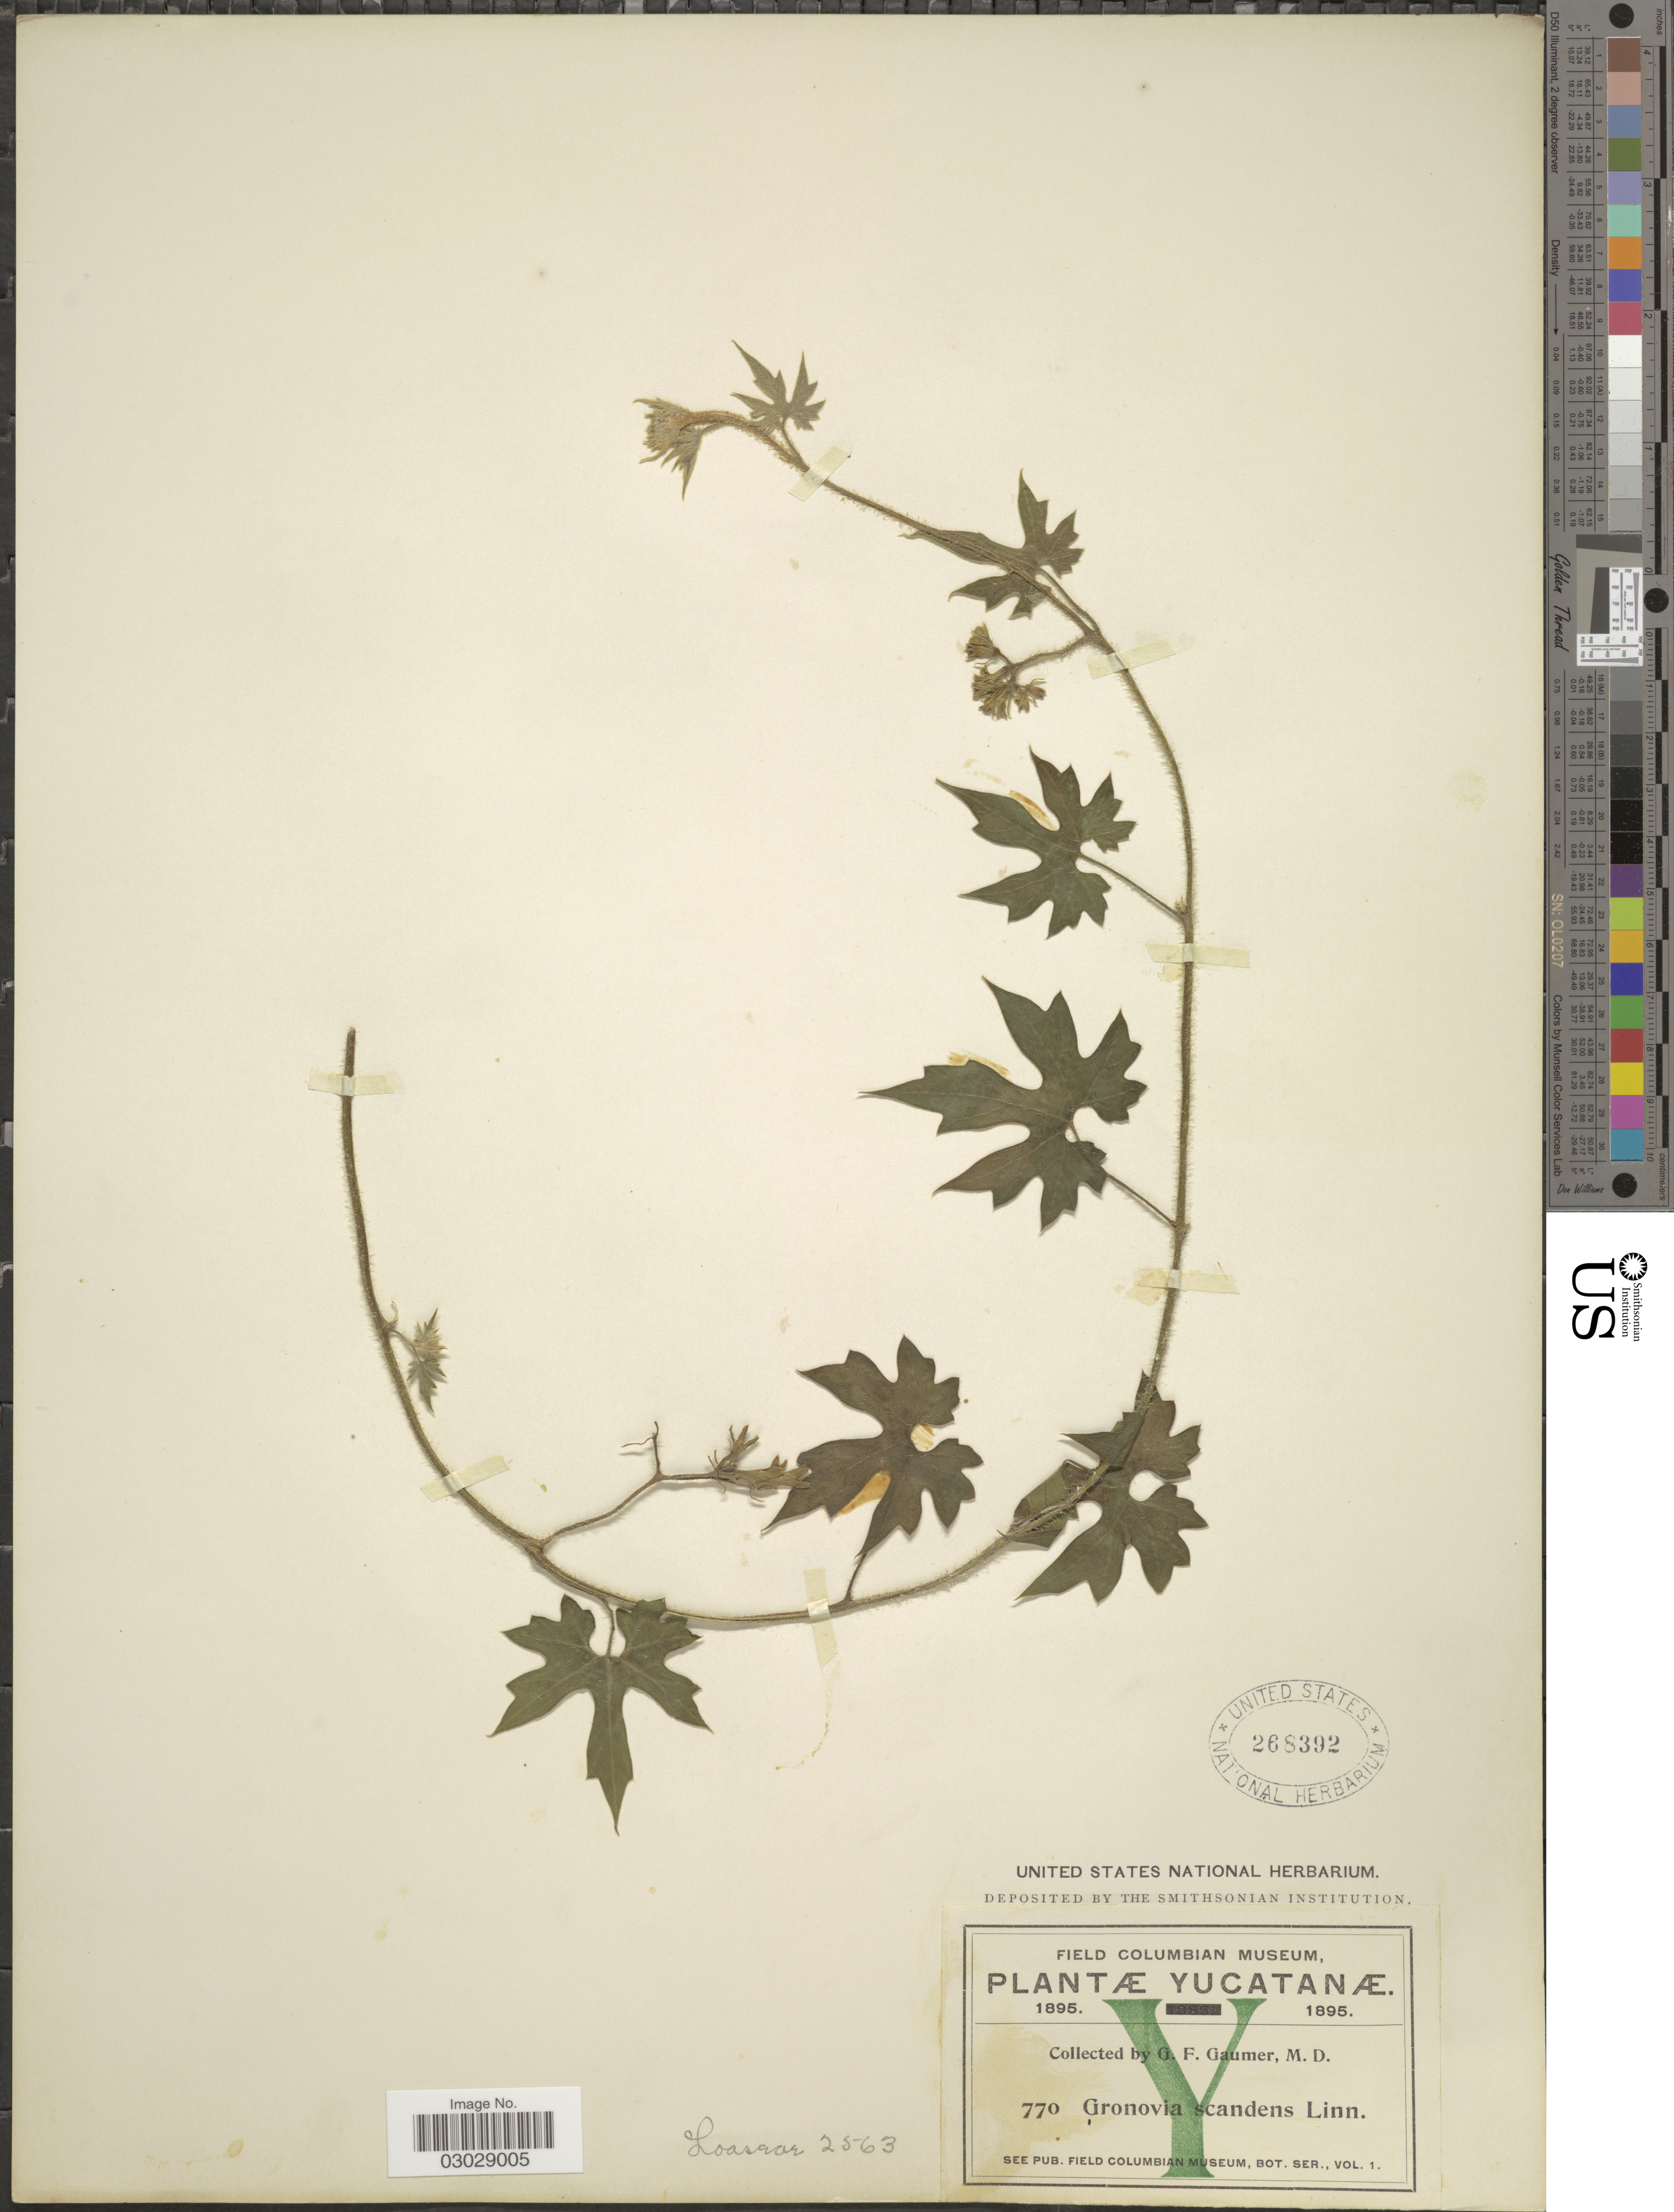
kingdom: Plantae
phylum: Tracheophyta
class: Magnoliopsida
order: Cornales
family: Loasaceae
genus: Gronovia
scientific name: Gronovia scandens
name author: L.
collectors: G. F. Gaumer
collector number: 770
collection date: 1895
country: Mexico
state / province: Yucatán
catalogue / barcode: US 268392